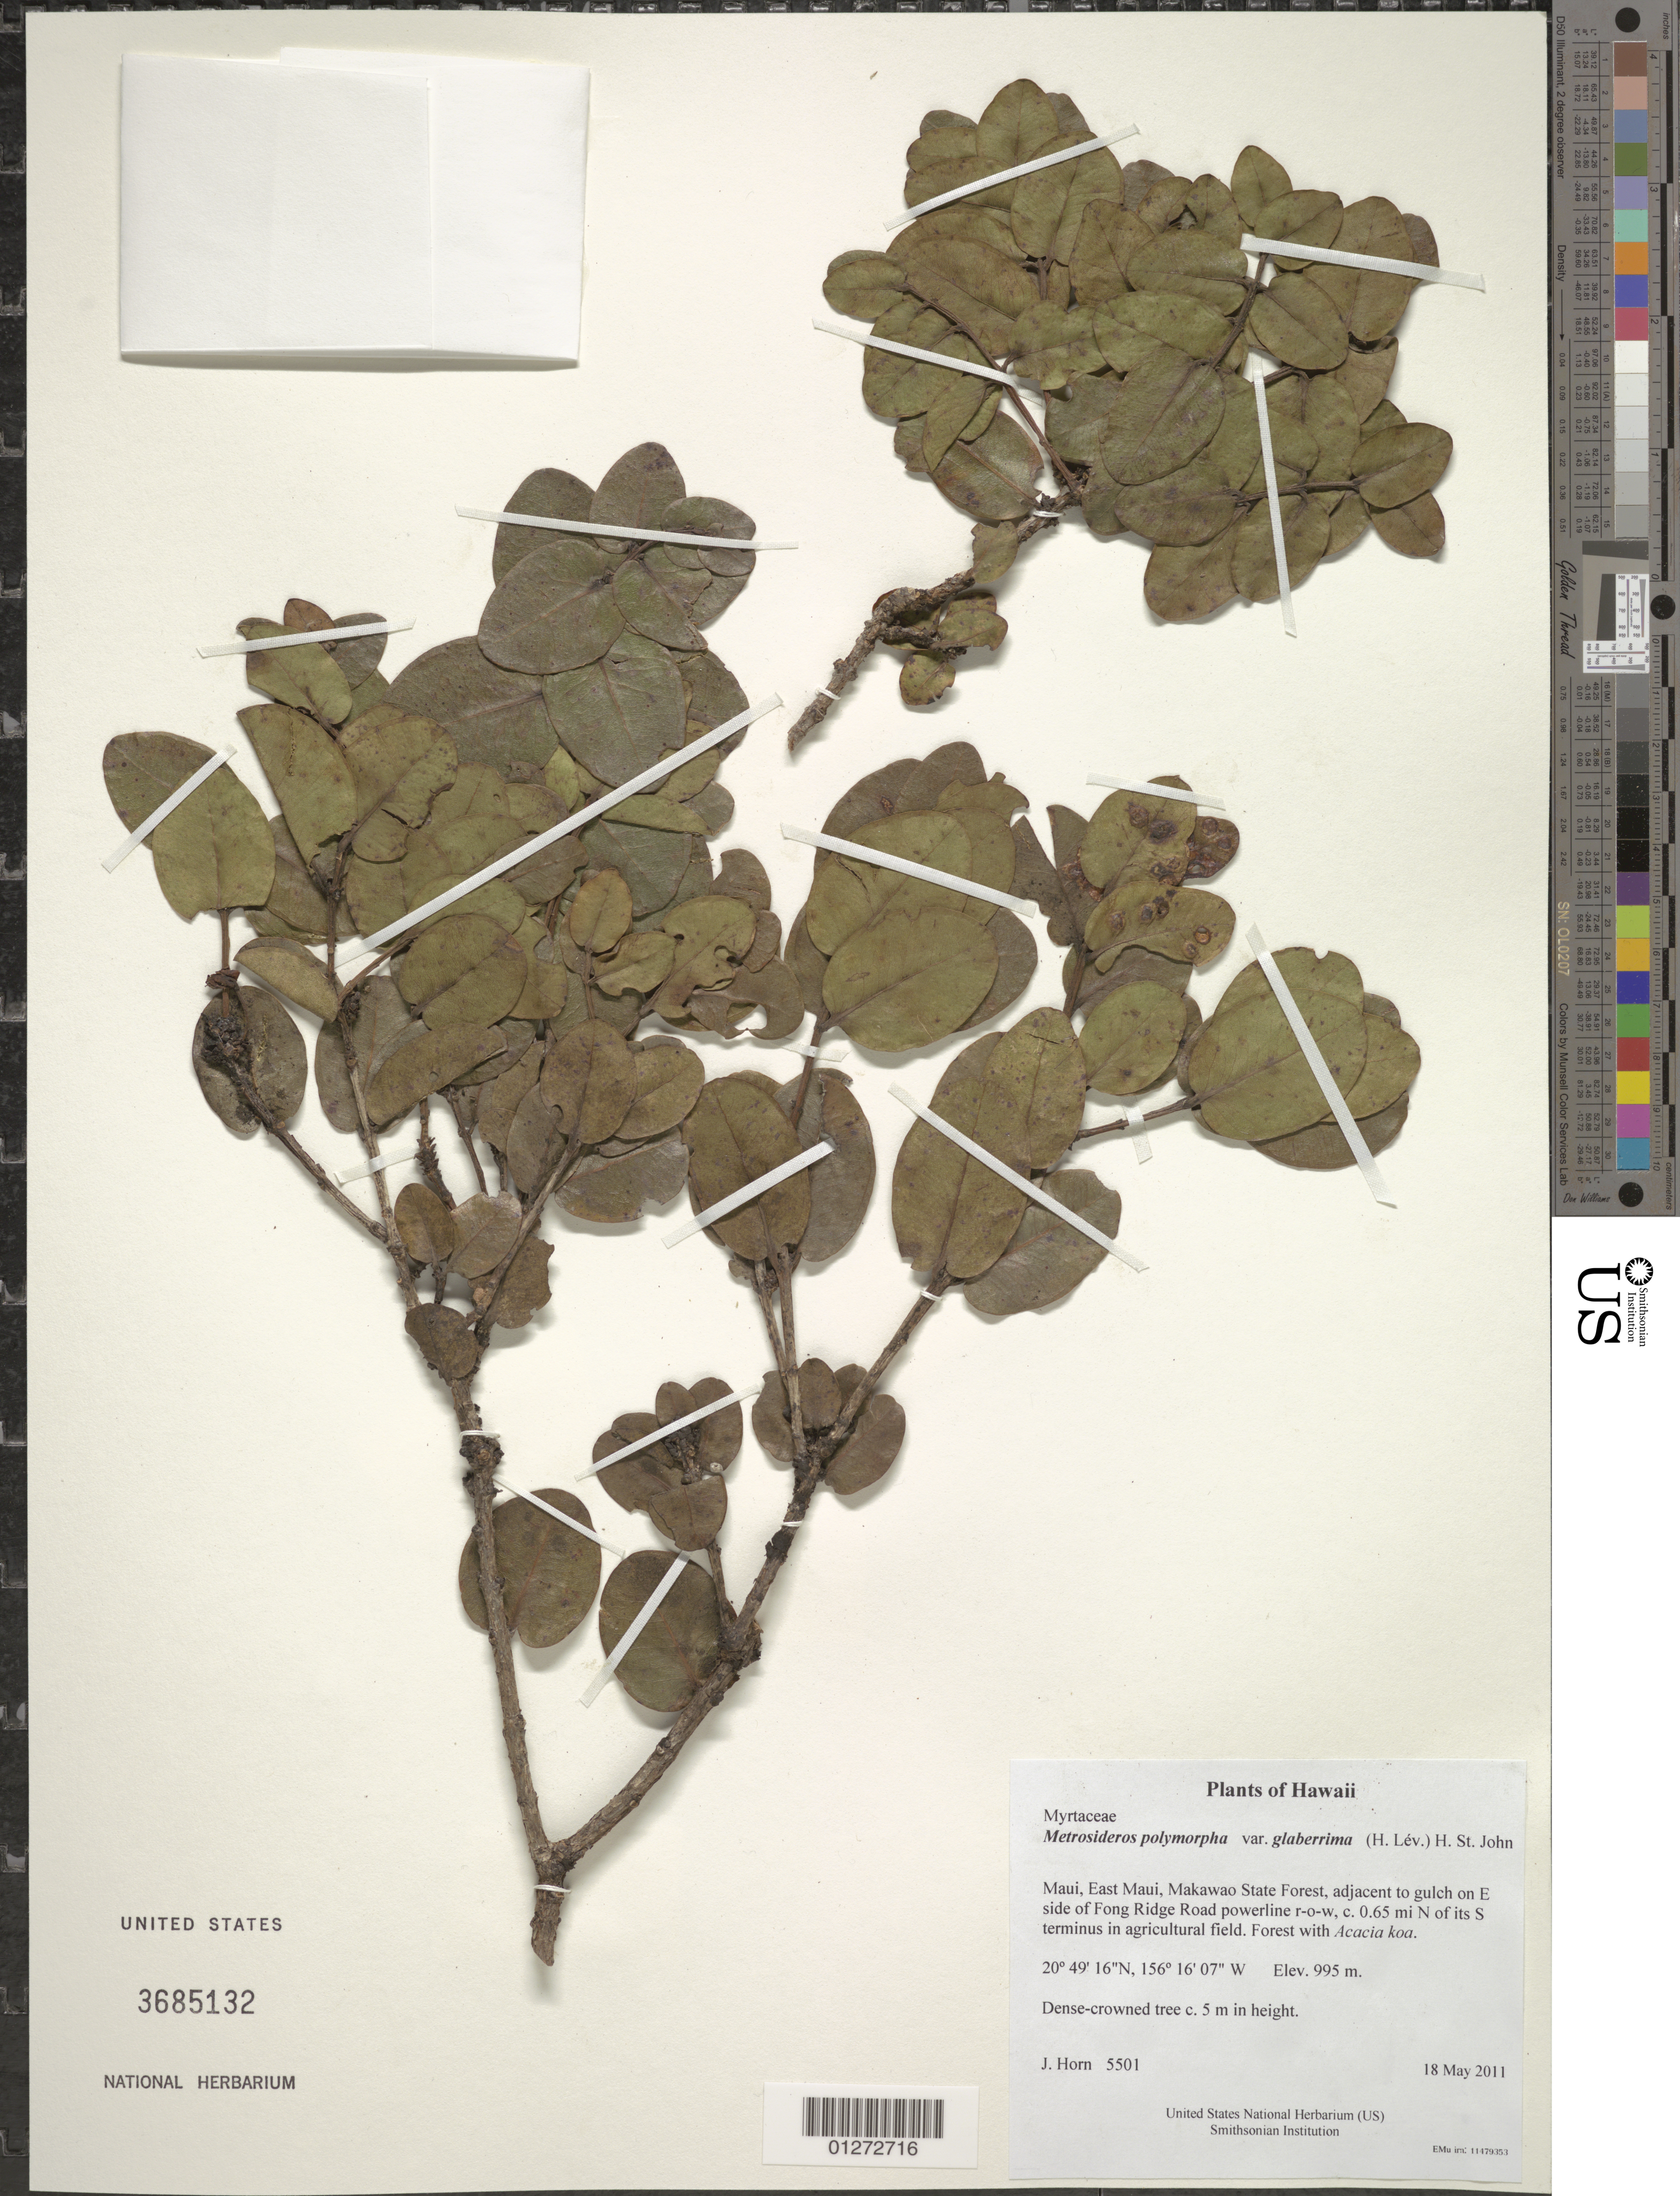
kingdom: Plantae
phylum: Tracheophyta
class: Magnoliopsida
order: Myrtales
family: Myrtaceae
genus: Metrosideros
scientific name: Metrosideros polymorpha var. glaberrima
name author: (H. Lév.) H. St. John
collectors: J. Horn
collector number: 5501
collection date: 2011-05-18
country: United States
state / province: Hawaii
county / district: Maui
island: Maui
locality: East Maui, Makawao State Forest, adjacent to gulch on E side of Fong Ridge Road powerline r-o-w, c. 0.65 mi N of its S terminus in agricultural field.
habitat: Forest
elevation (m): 995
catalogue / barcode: US 3685132